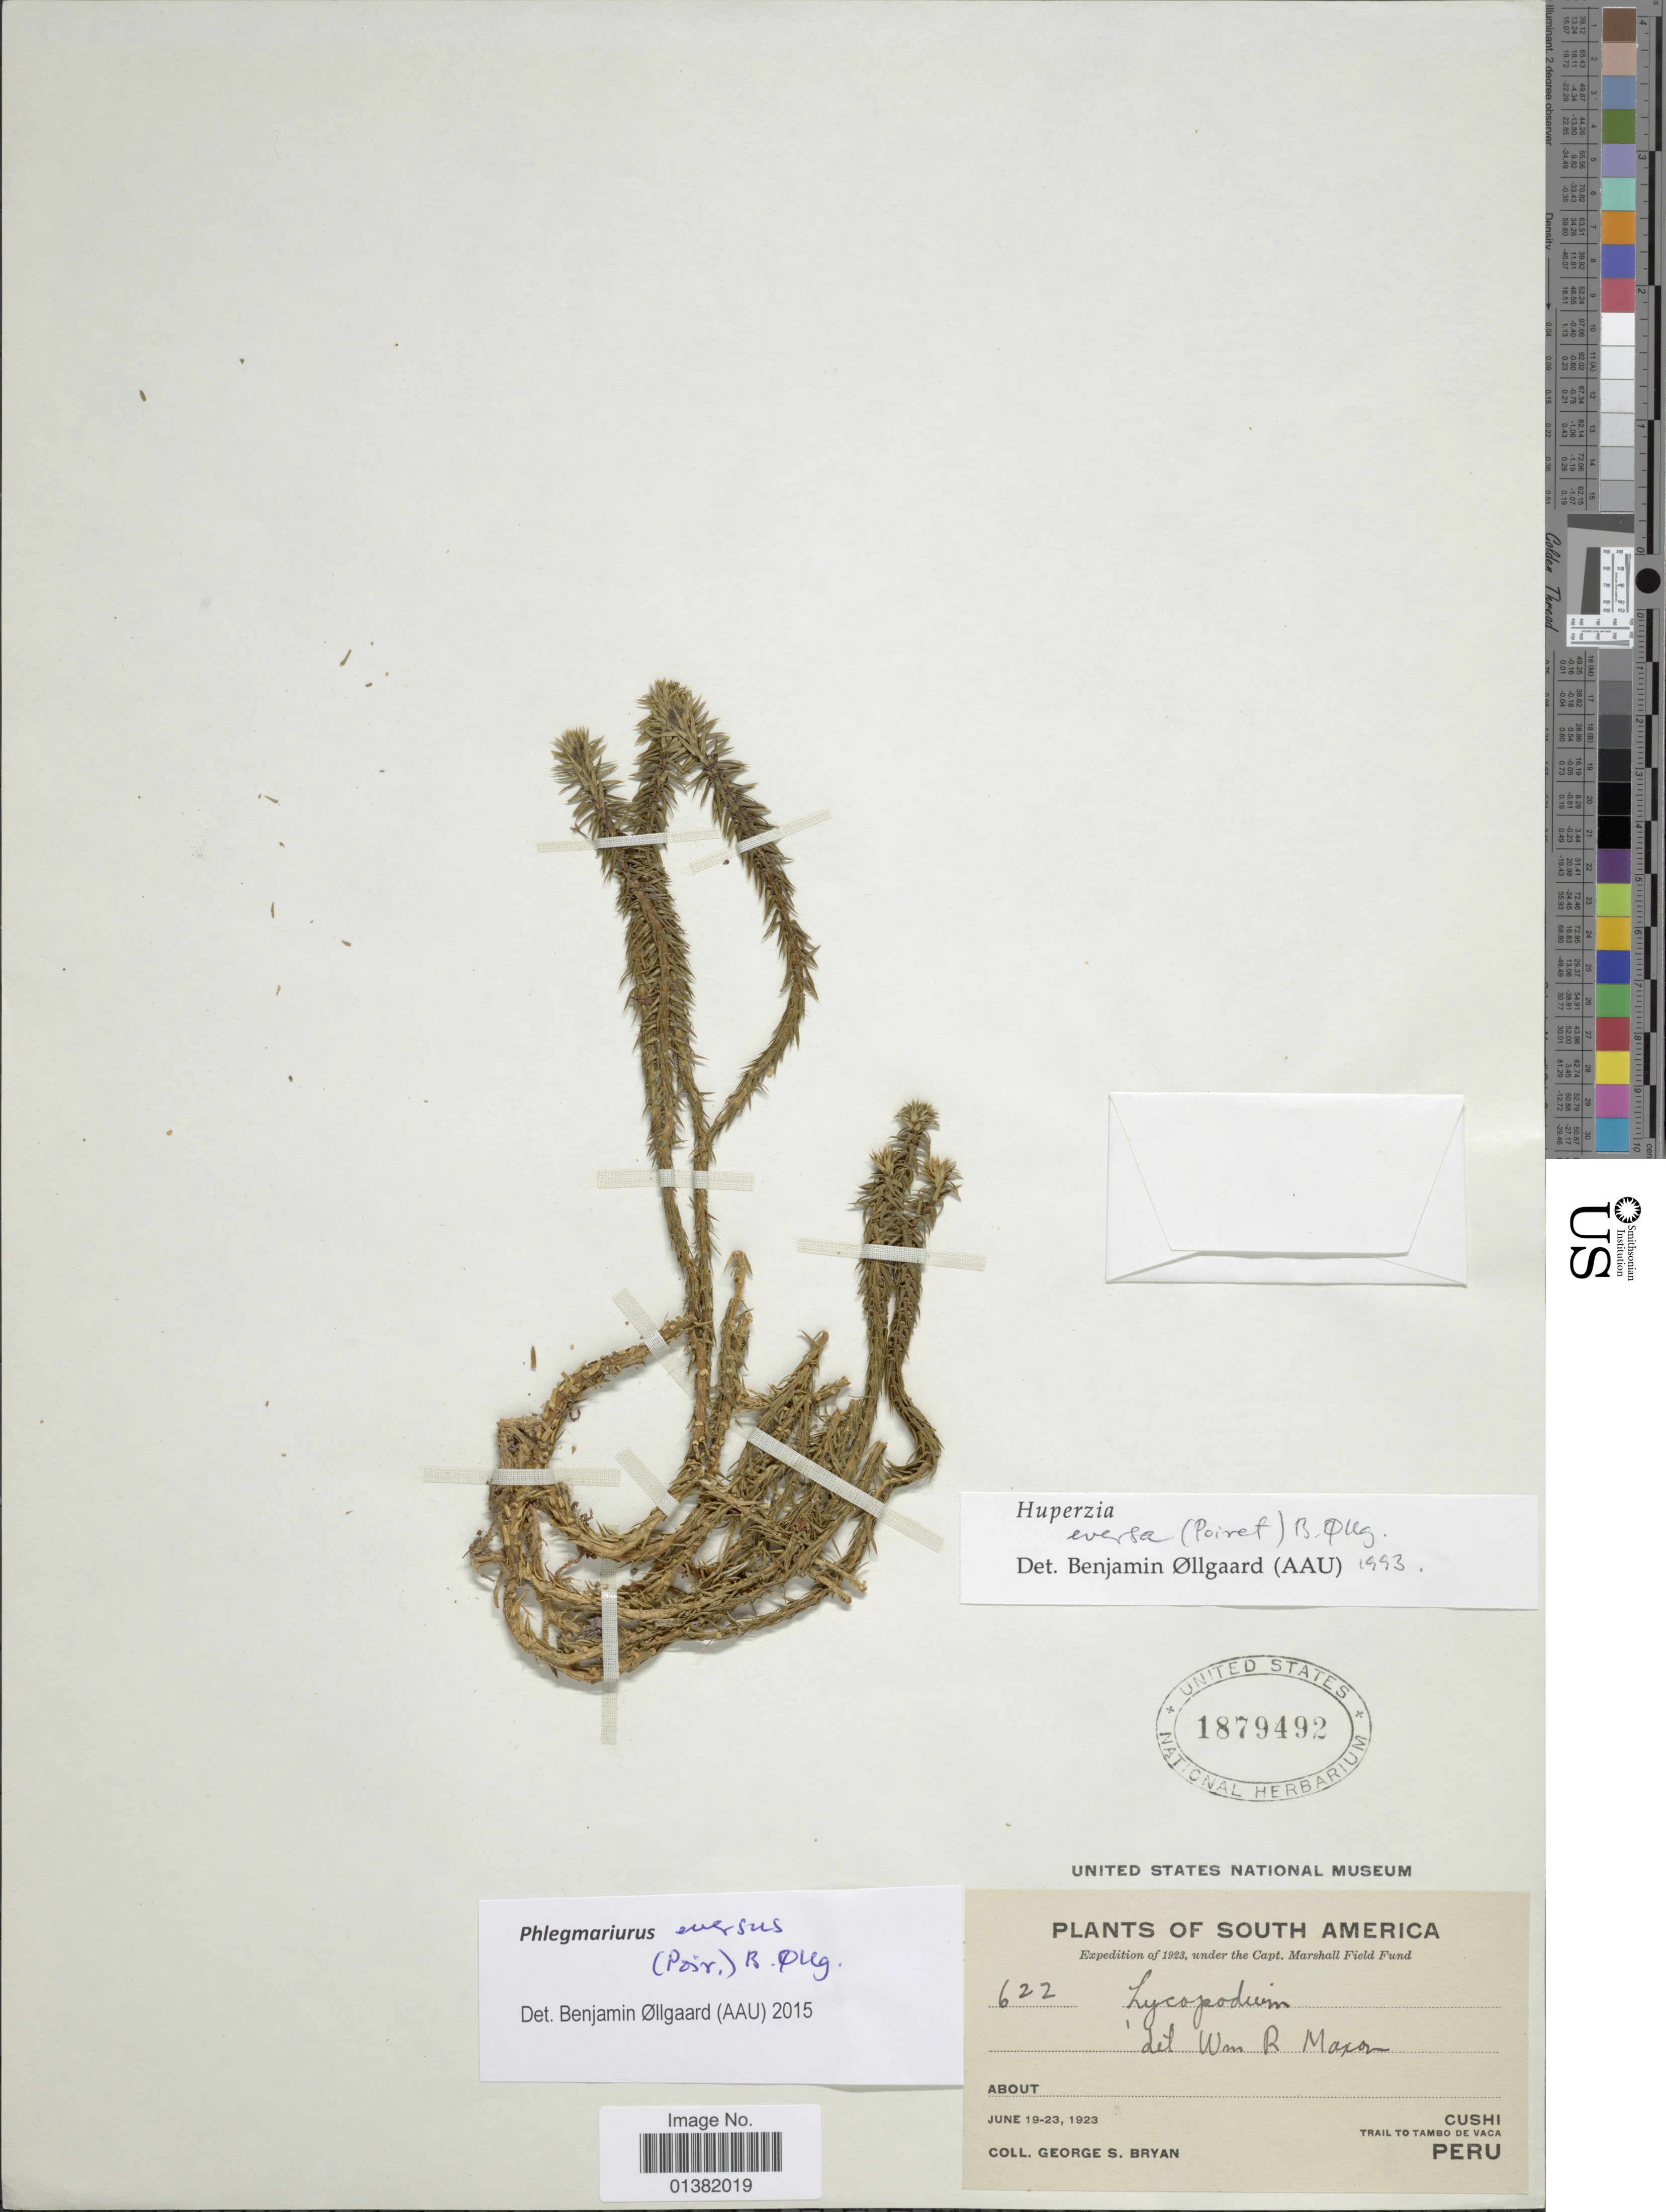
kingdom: Plantae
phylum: Tracheophyta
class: Lycopodiopsida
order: Lycopodiales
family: Lycopodiaceae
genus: Phlegmariurus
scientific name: Phlegmariurus eversus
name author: (Poir.) B. Øllg.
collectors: G. S. Bryan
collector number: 622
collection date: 1923-06-19/1923-06-23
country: Peru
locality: Cushi, trail to Tambo de Vaca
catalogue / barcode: US 1879492